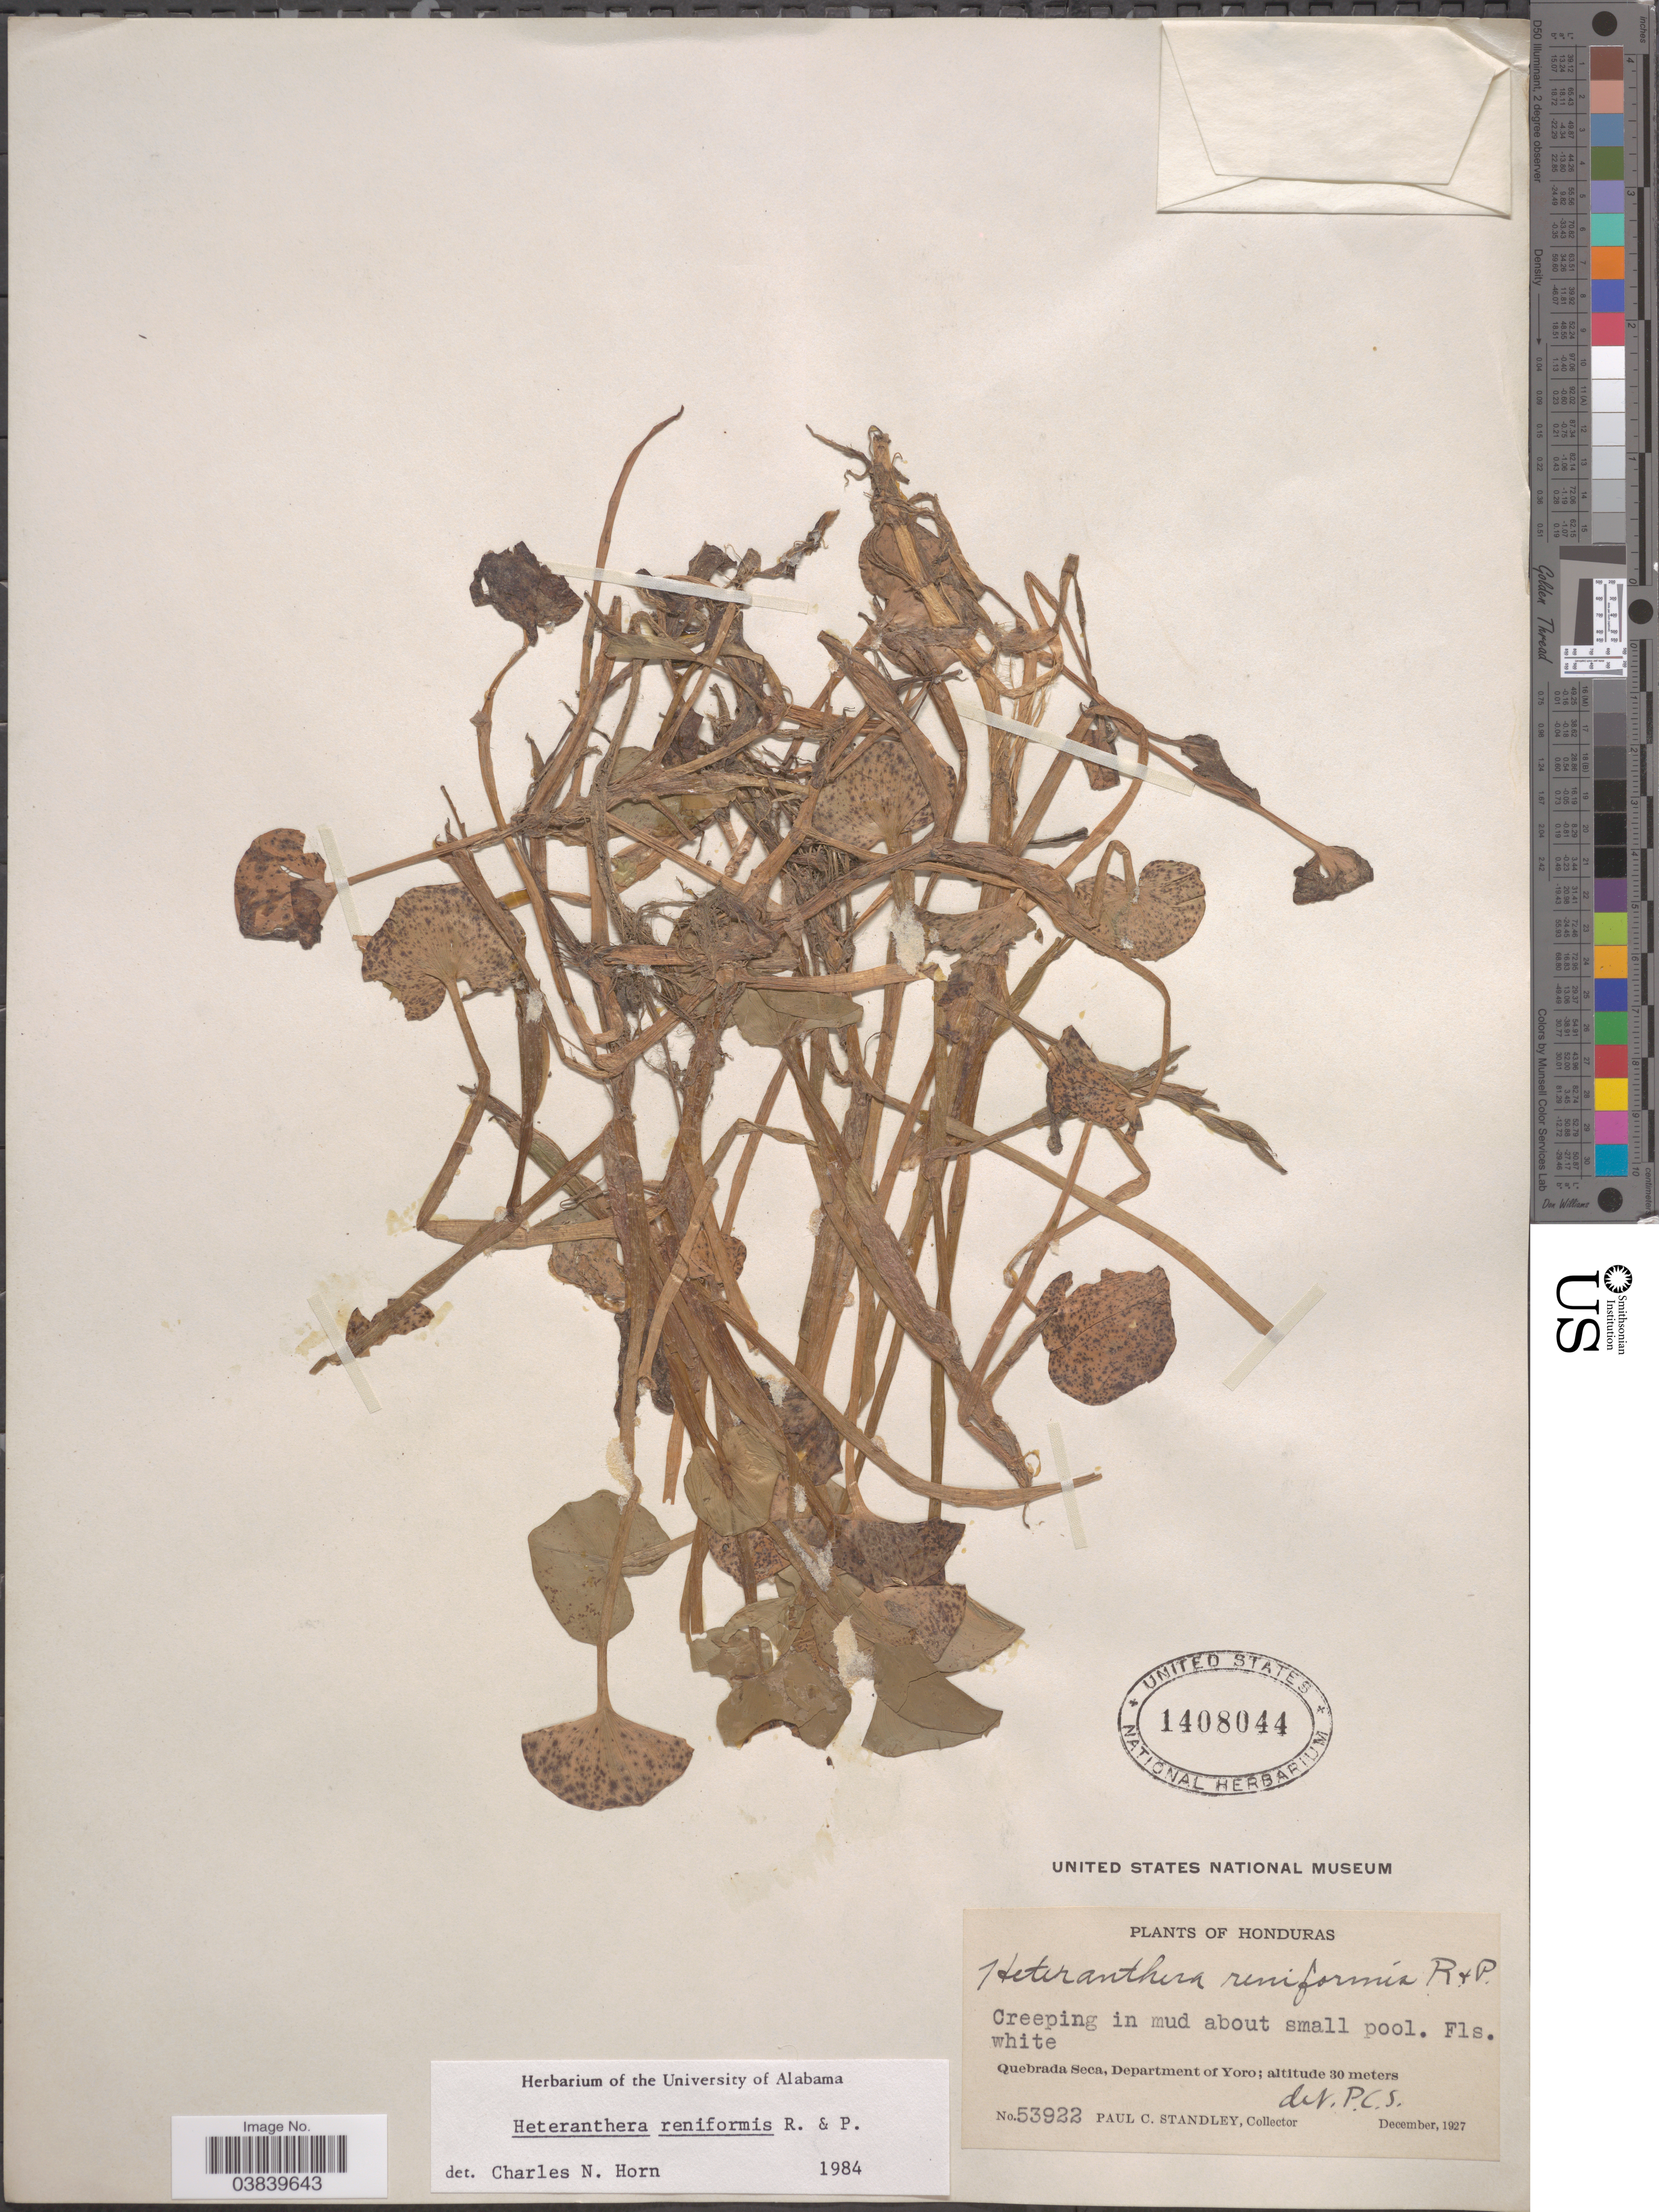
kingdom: Plantae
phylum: Tracheophyta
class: Liliopsida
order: Commelinales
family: Pontederiaceae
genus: Heteranthera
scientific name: Heteranthera reniformis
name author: Ruiz & Pav.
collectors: P. C. Standley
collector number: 53922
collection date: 1927-12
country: Honduras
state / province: Yoro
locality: Quebrada Seca, Department of Yoro.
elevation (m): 30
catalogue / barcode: US 1408044